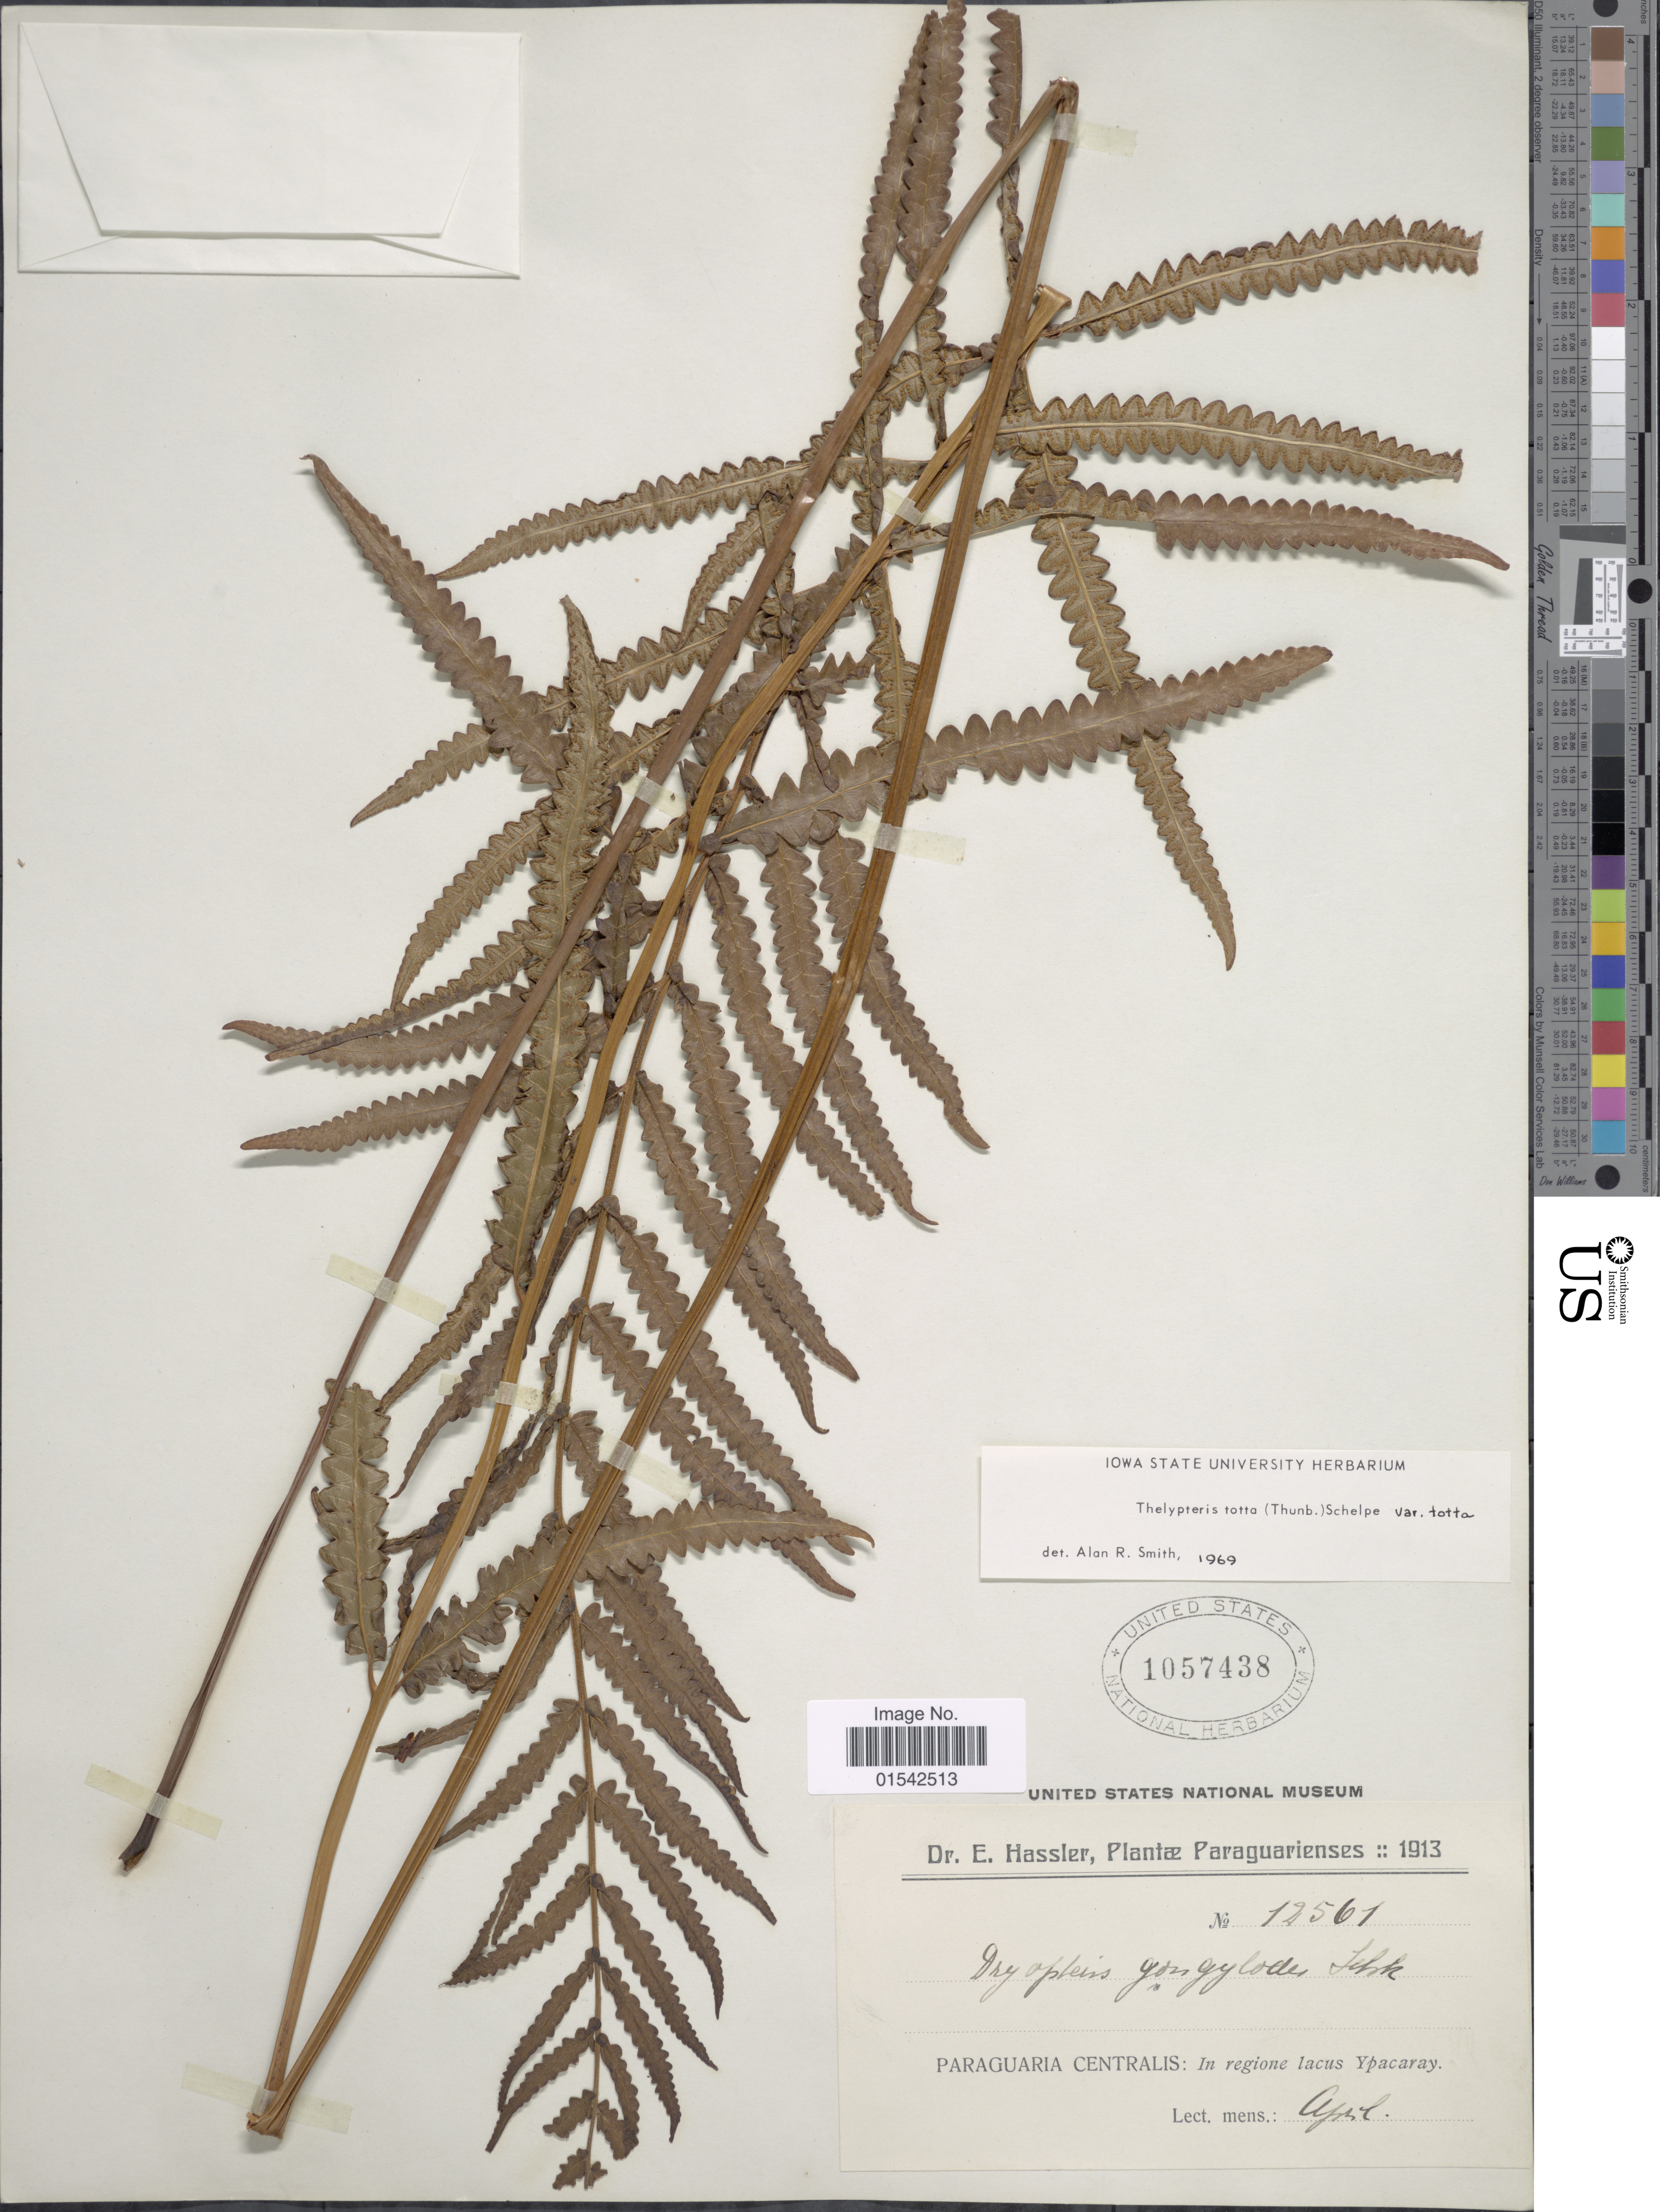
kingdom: Plantae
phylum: Tracheophyta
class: Polypodiopsida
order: Polypodiales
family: Thelypteridaceae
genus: Cyclosorus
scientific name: Cyclosorus interruptus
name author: (Willd.) H. Itô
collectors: E. Hassler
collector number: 12561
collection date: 1913-04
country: Paraguay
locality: Paraguaria Centralis: In regione lacus Ypacaray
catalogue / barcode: US 1057438